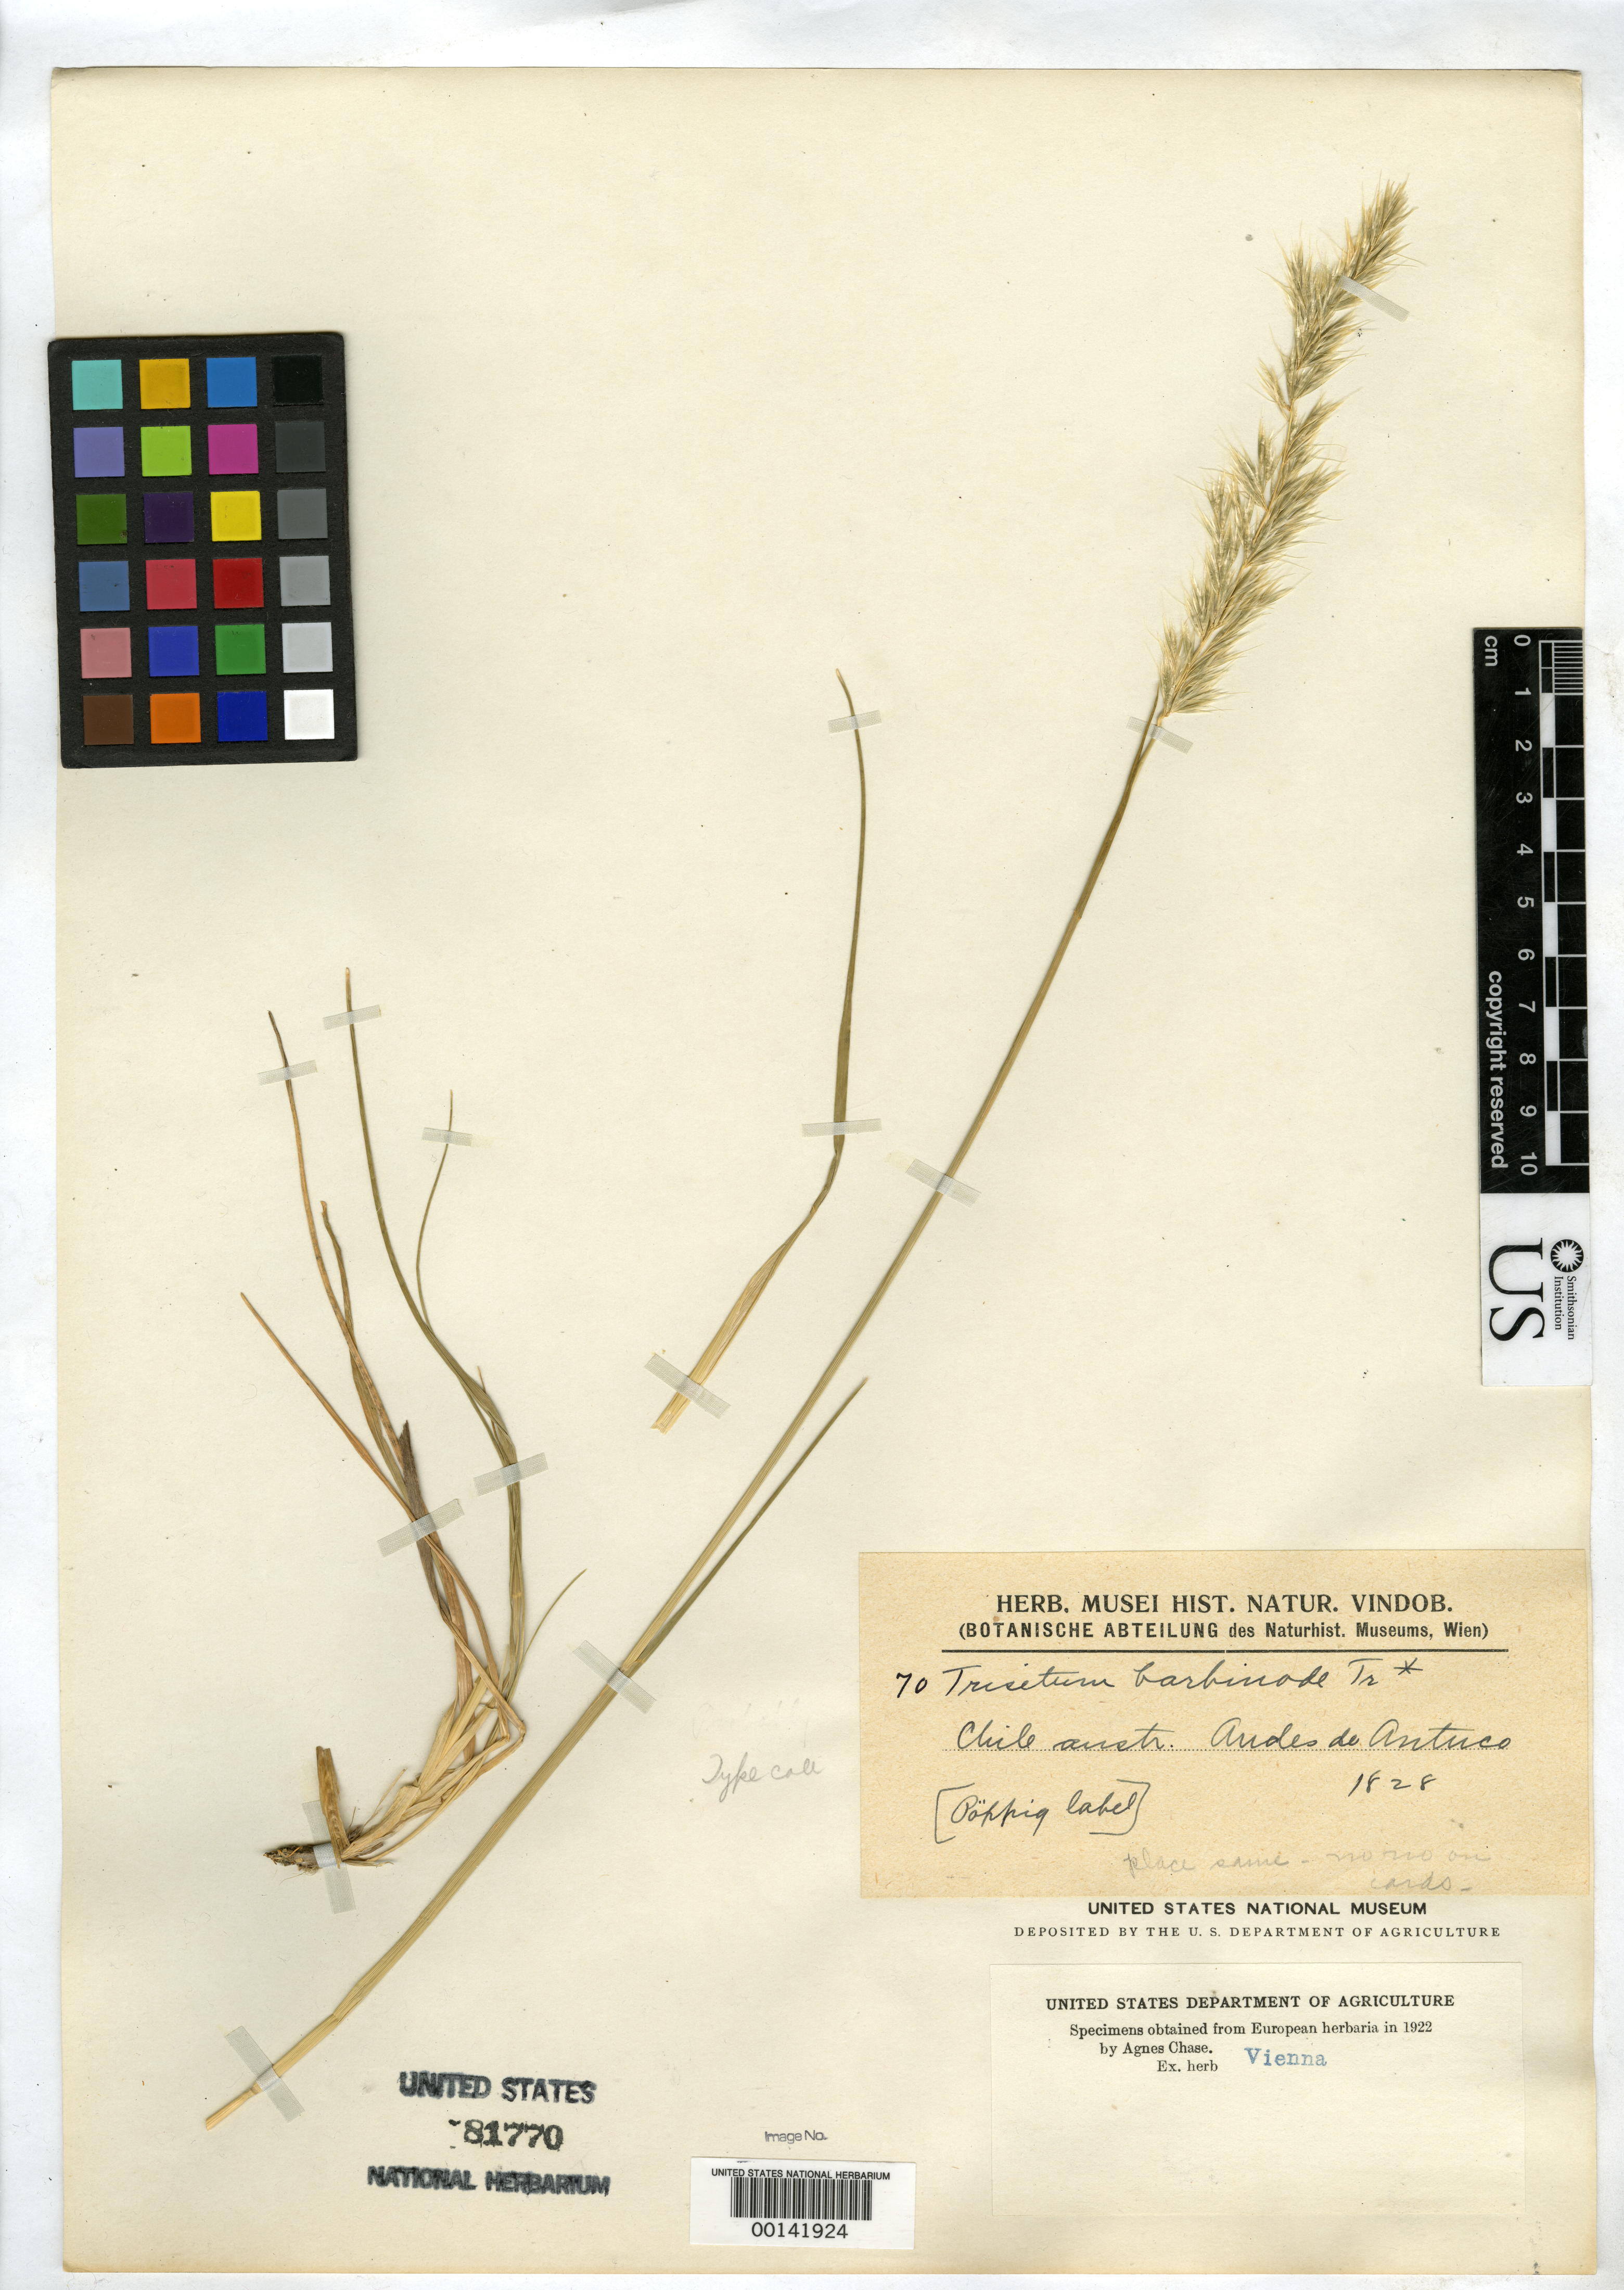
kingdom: Plantae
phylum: Tracheophyta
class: Liliopsida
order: Poales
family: Poaceae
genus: Trisetum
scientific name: Trisetum barbinode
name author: Trin.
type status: Type Collection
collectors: E. F. Poeppig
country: Chile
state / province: Bio-Bío (VIII)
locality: Andes de Antuco.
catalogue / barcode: US 81770